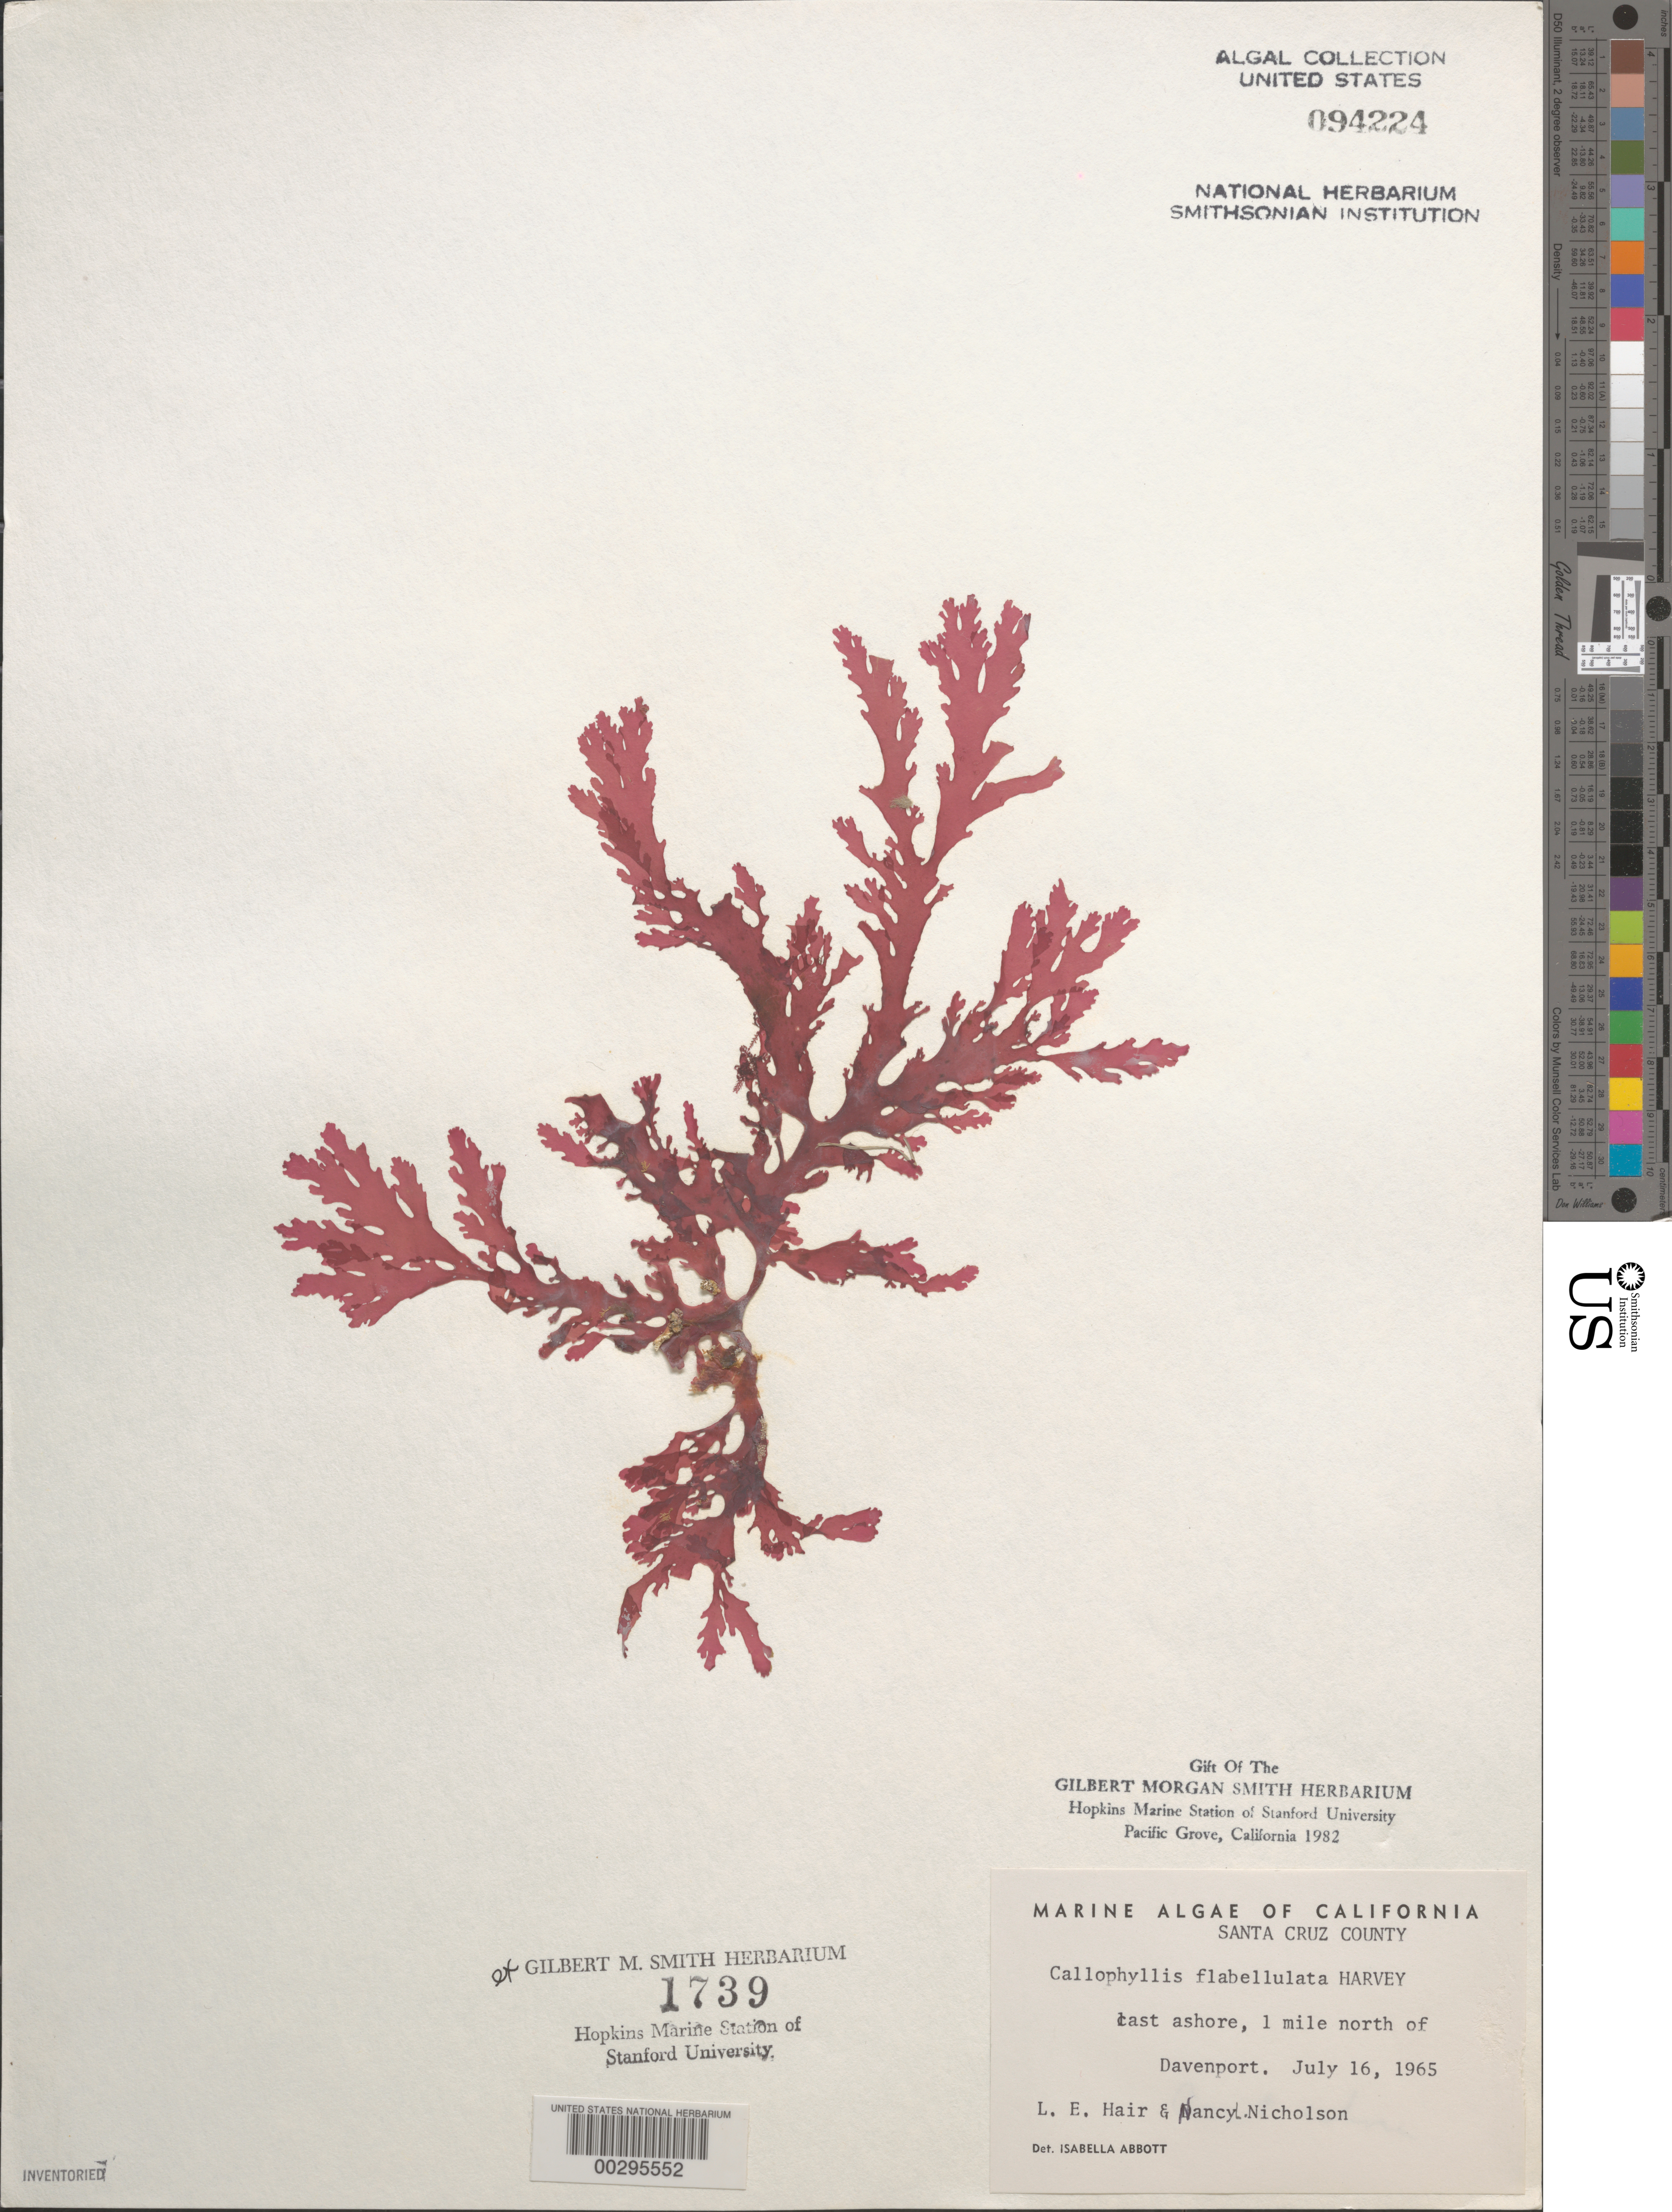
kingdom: Plantae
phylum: Rhodophyta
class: Florideophyceae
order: Gigartinales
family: Kallymeniaceae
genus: Callophyllis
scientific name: Callophyllis flabellulata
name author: Harv.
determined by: Abbott, Isabella A.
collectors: L. Hair & N. Nicholson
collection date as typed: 16 Jul 1965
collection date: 1965-07-16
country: United States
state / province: California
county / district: Santa Cruz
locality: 1 mile north of Davenport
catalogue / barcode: US 94224